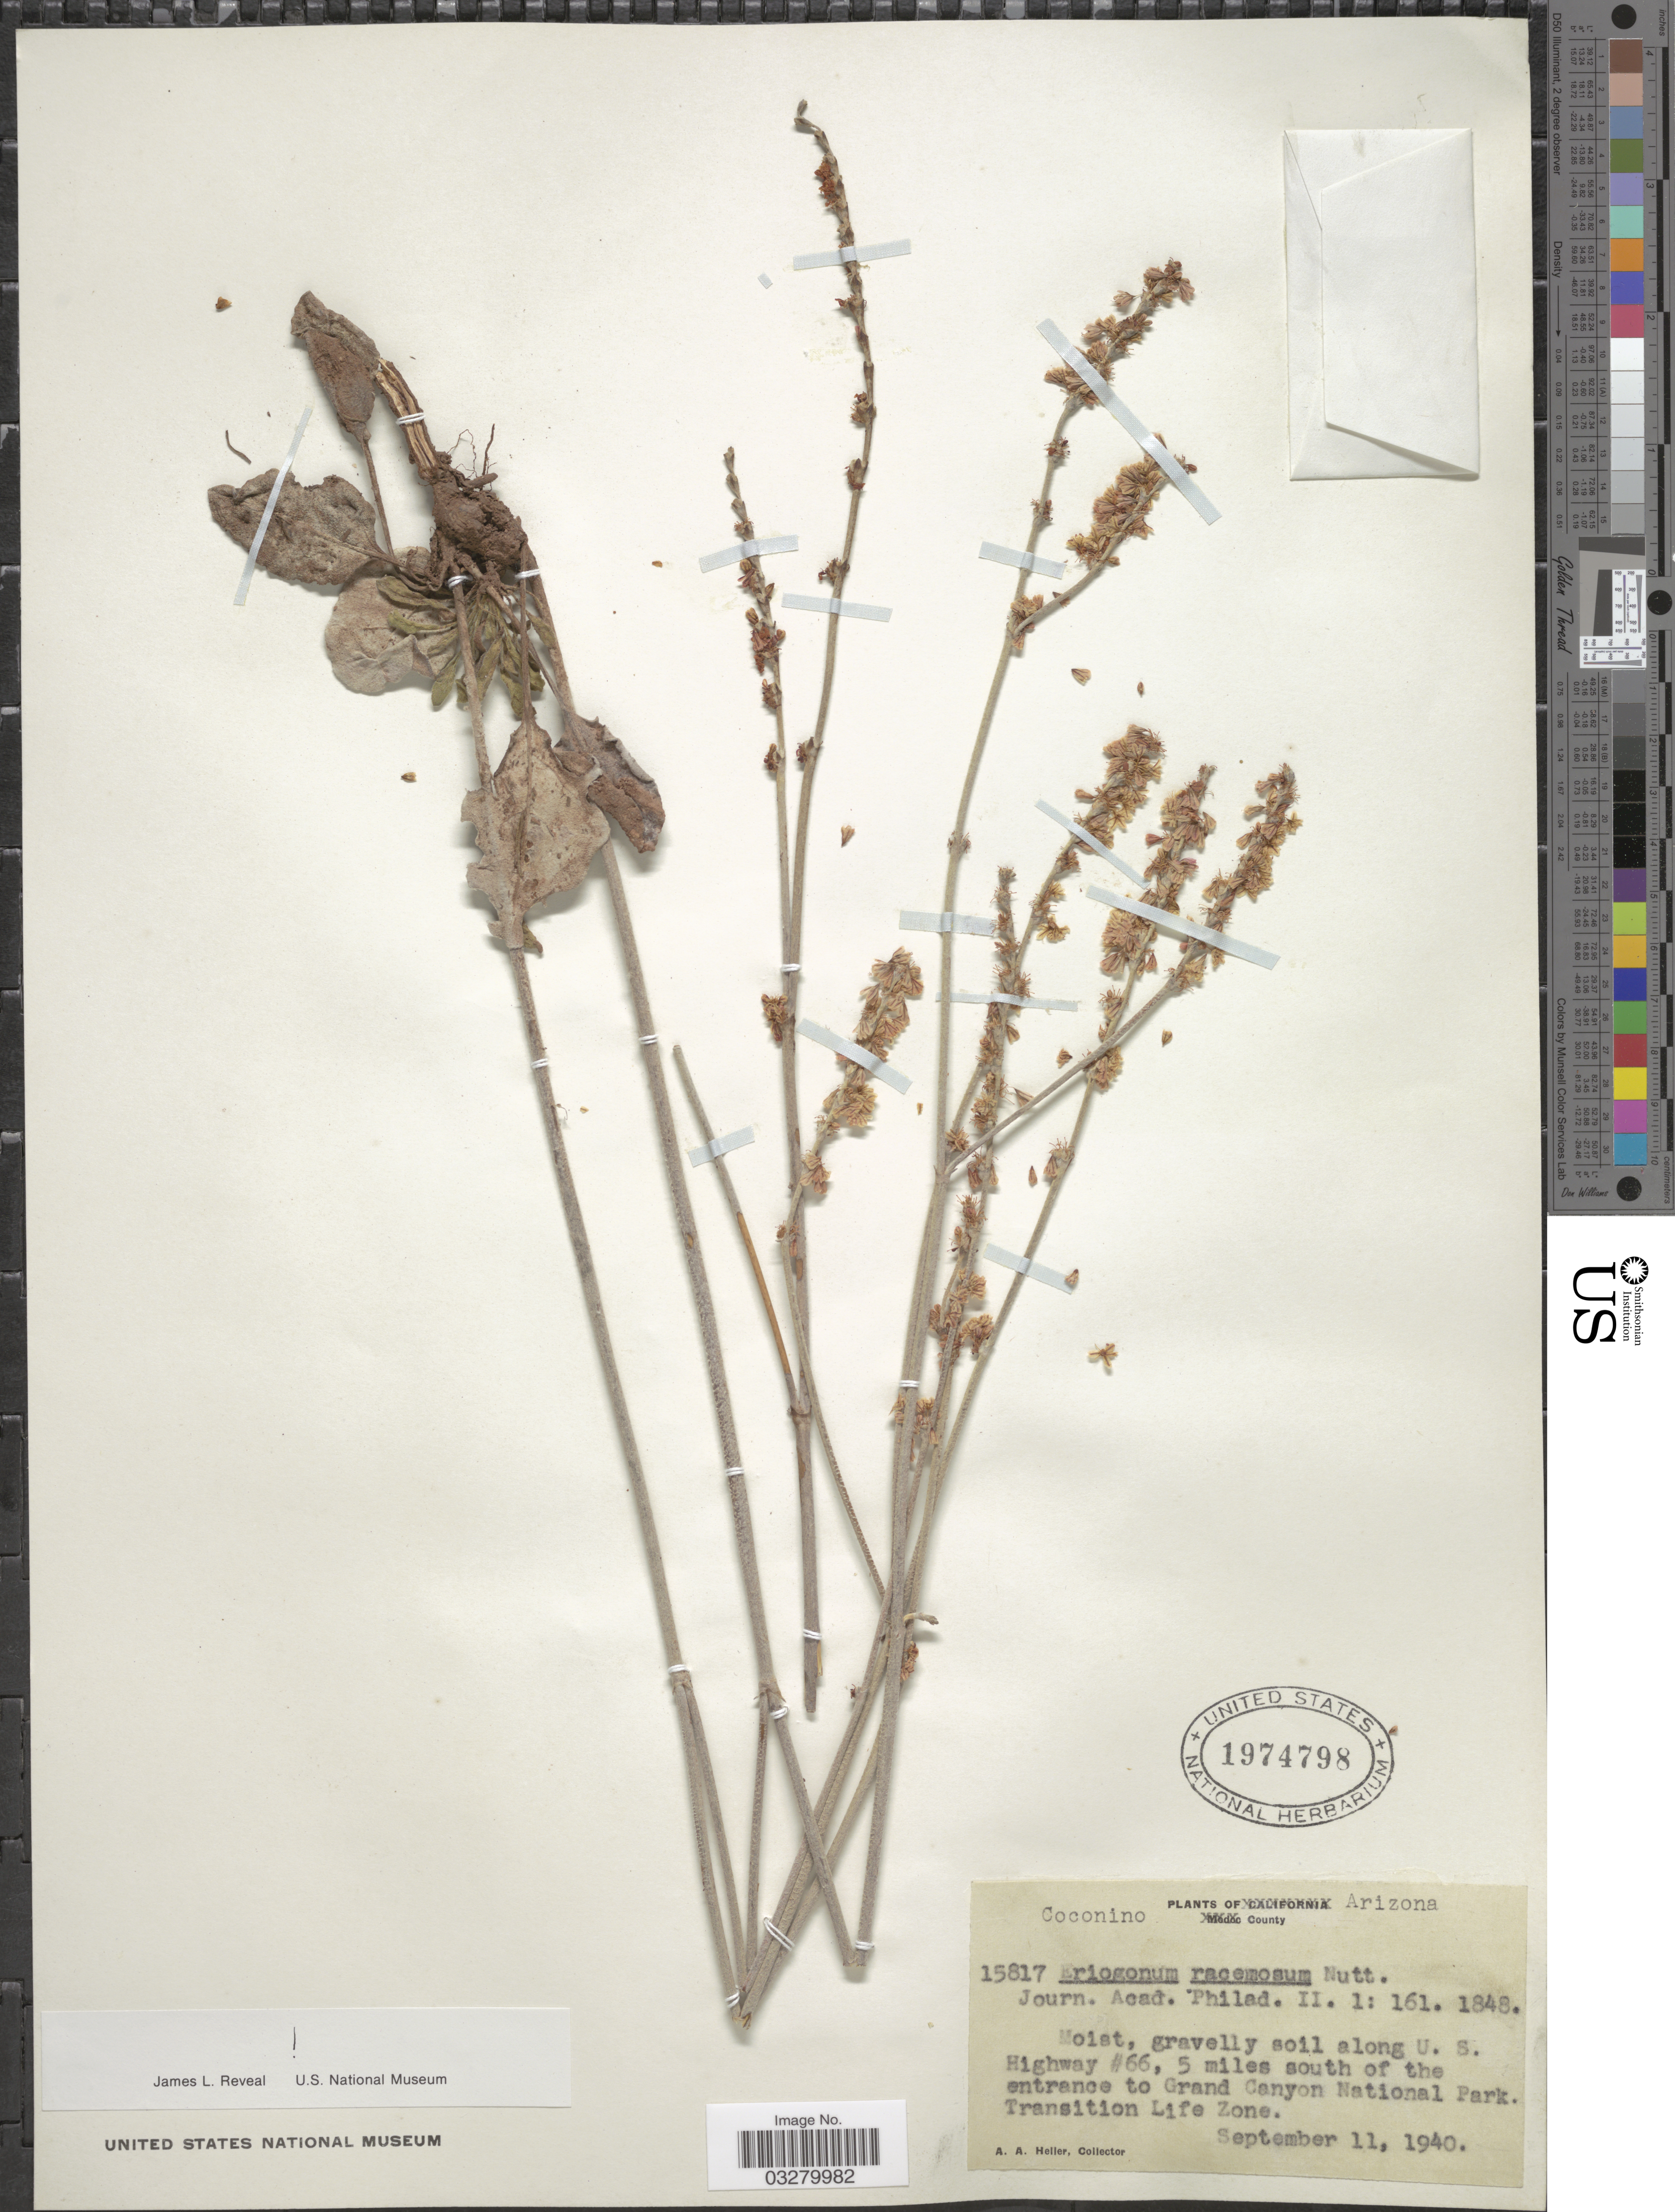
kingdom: Plantae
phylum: Tracheophyta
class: Magnoliopsida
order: Caryophyllales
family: Polygonaceae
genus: Eriogonum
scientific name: Eriogonum racemosum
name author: Nutt.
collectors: A. A. Heller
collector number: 15817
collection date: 1940-09-11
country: United States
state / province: Arizona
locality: Coconino County, Moist, gravelly soil along U.S. Highway #66, 5 miles south of the entrance to Grand Canyon National Park. Transition Life Zone.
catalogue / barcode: US 1974798